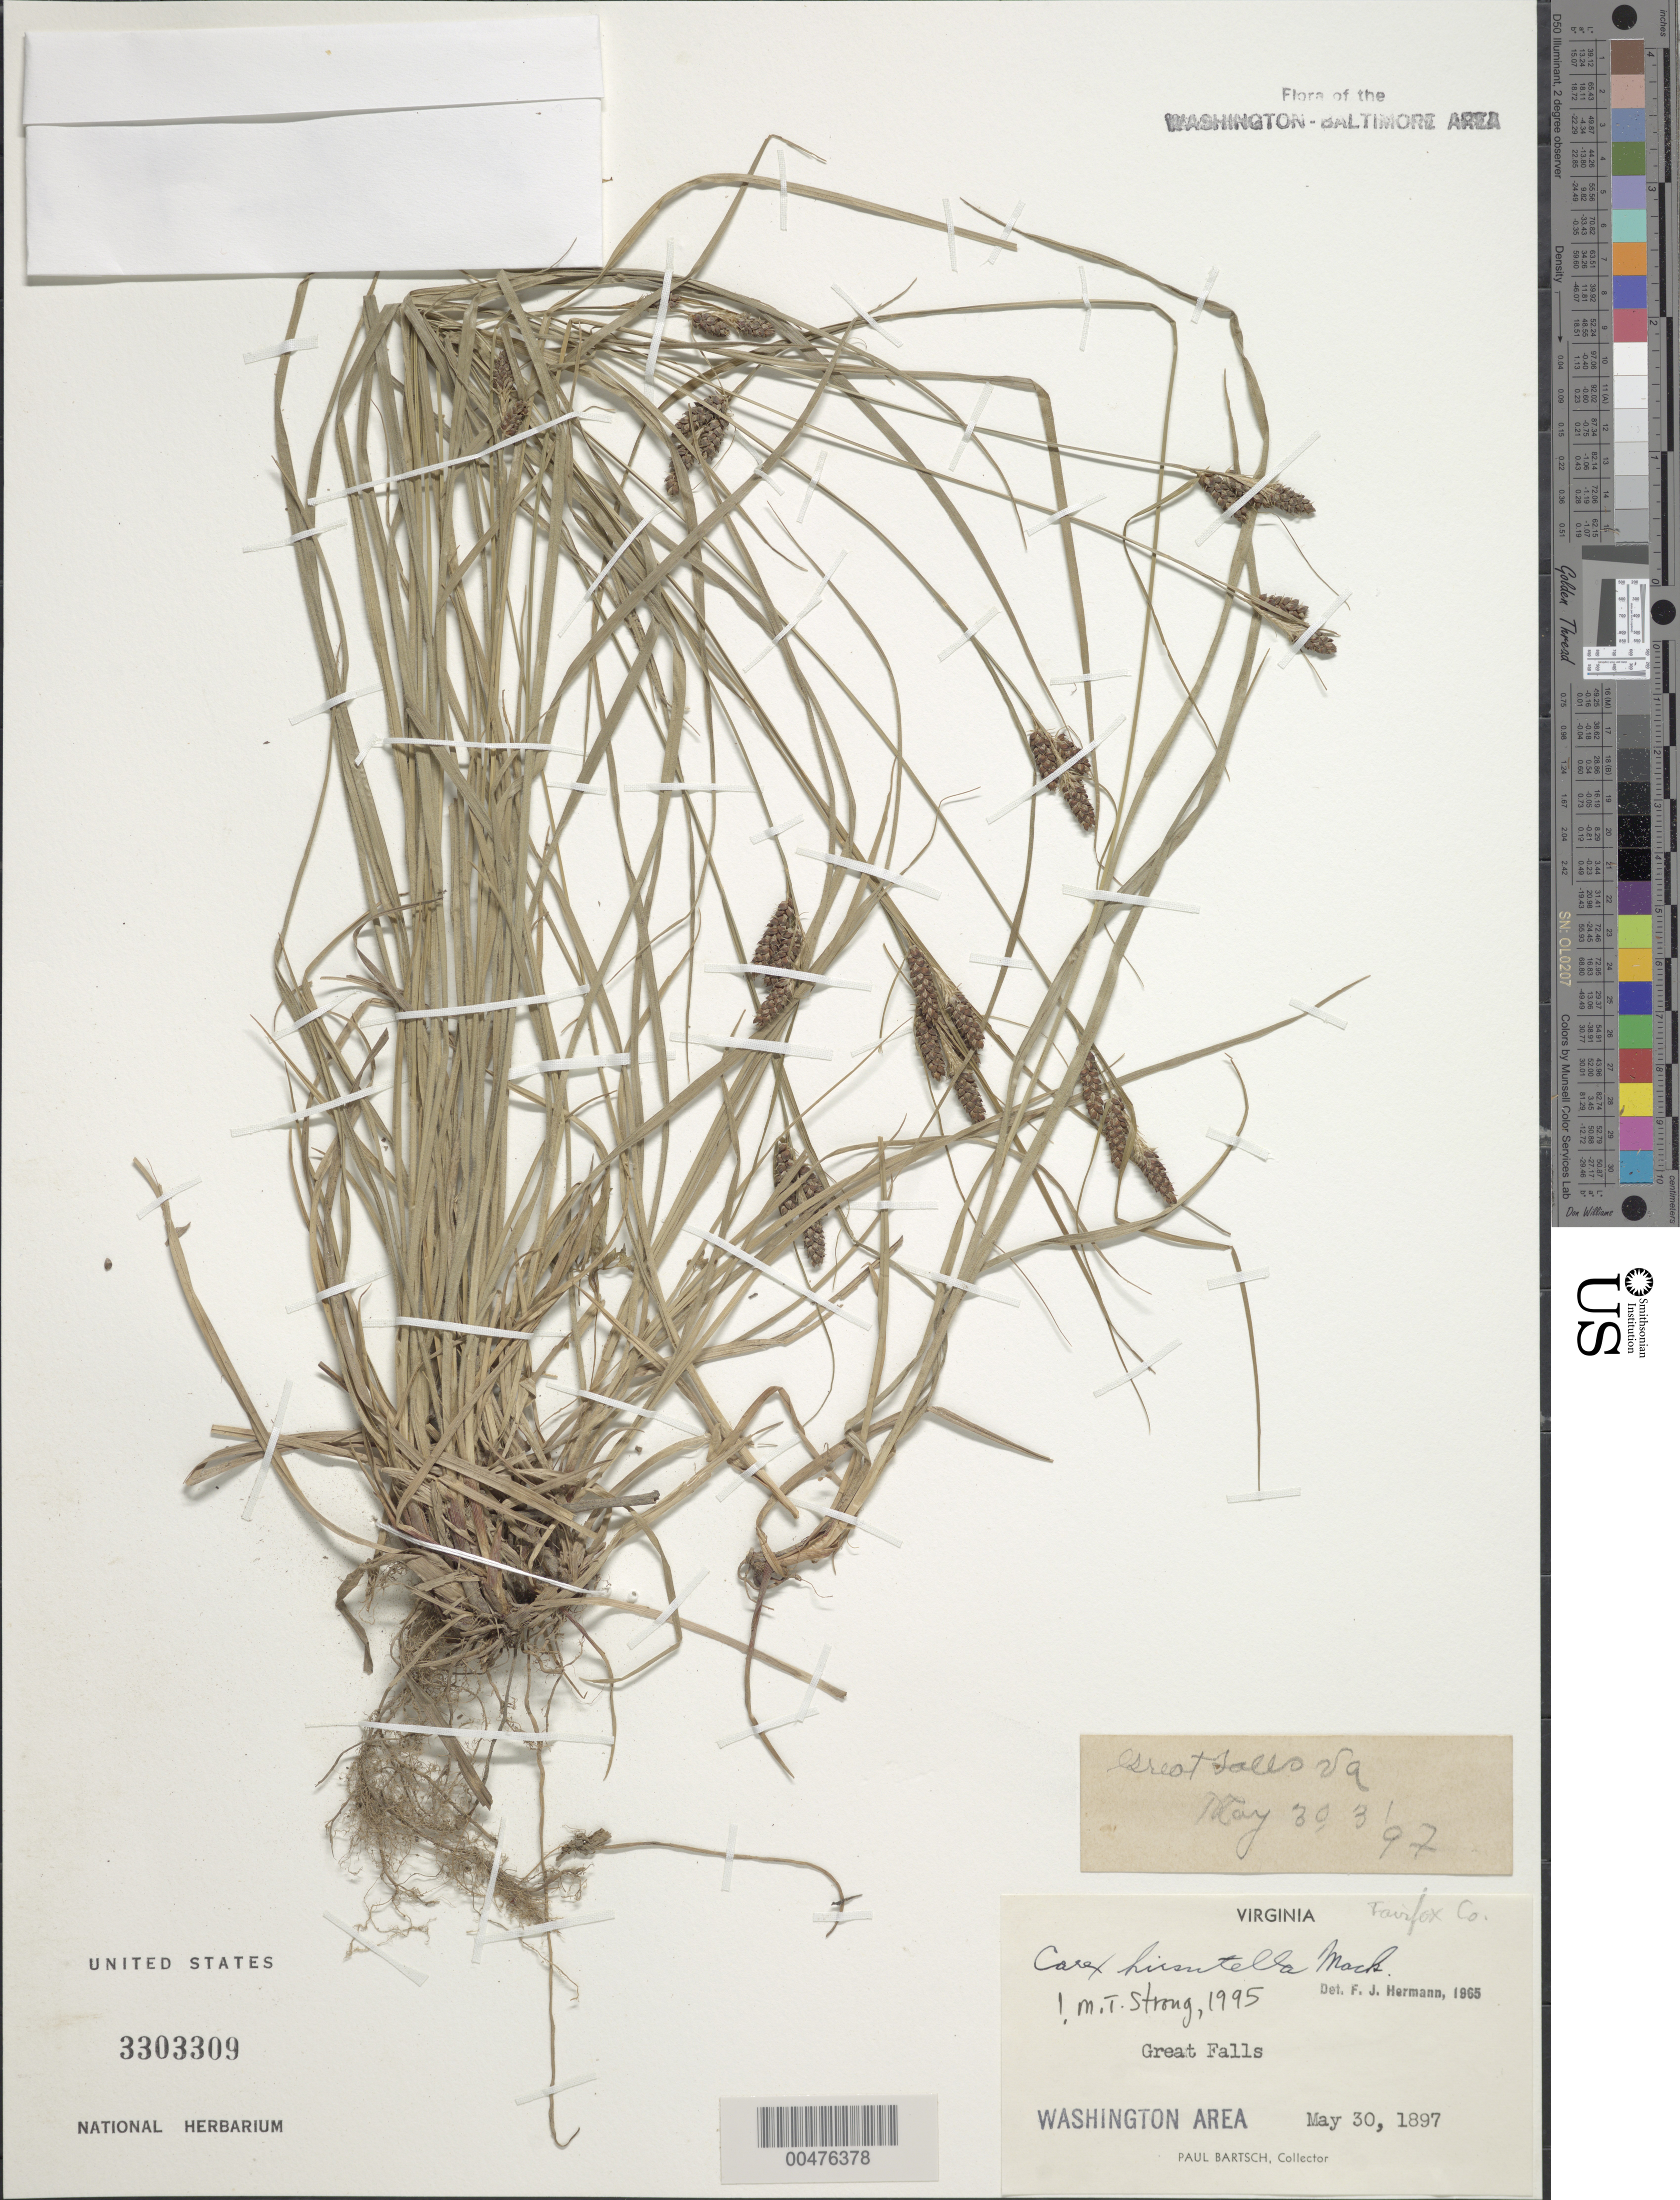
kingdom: Plantae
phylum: Tracheophyta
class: Liliopsida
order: Poales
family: Cyperaceae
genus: Carex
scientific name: Carex hirsutella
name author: Mack.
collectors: P. Bartsch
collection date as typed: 30 May 1897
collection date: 1897-05-30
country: United States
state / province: Virginia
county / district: Fairfax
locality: Great Falls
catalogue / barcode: US 3303309